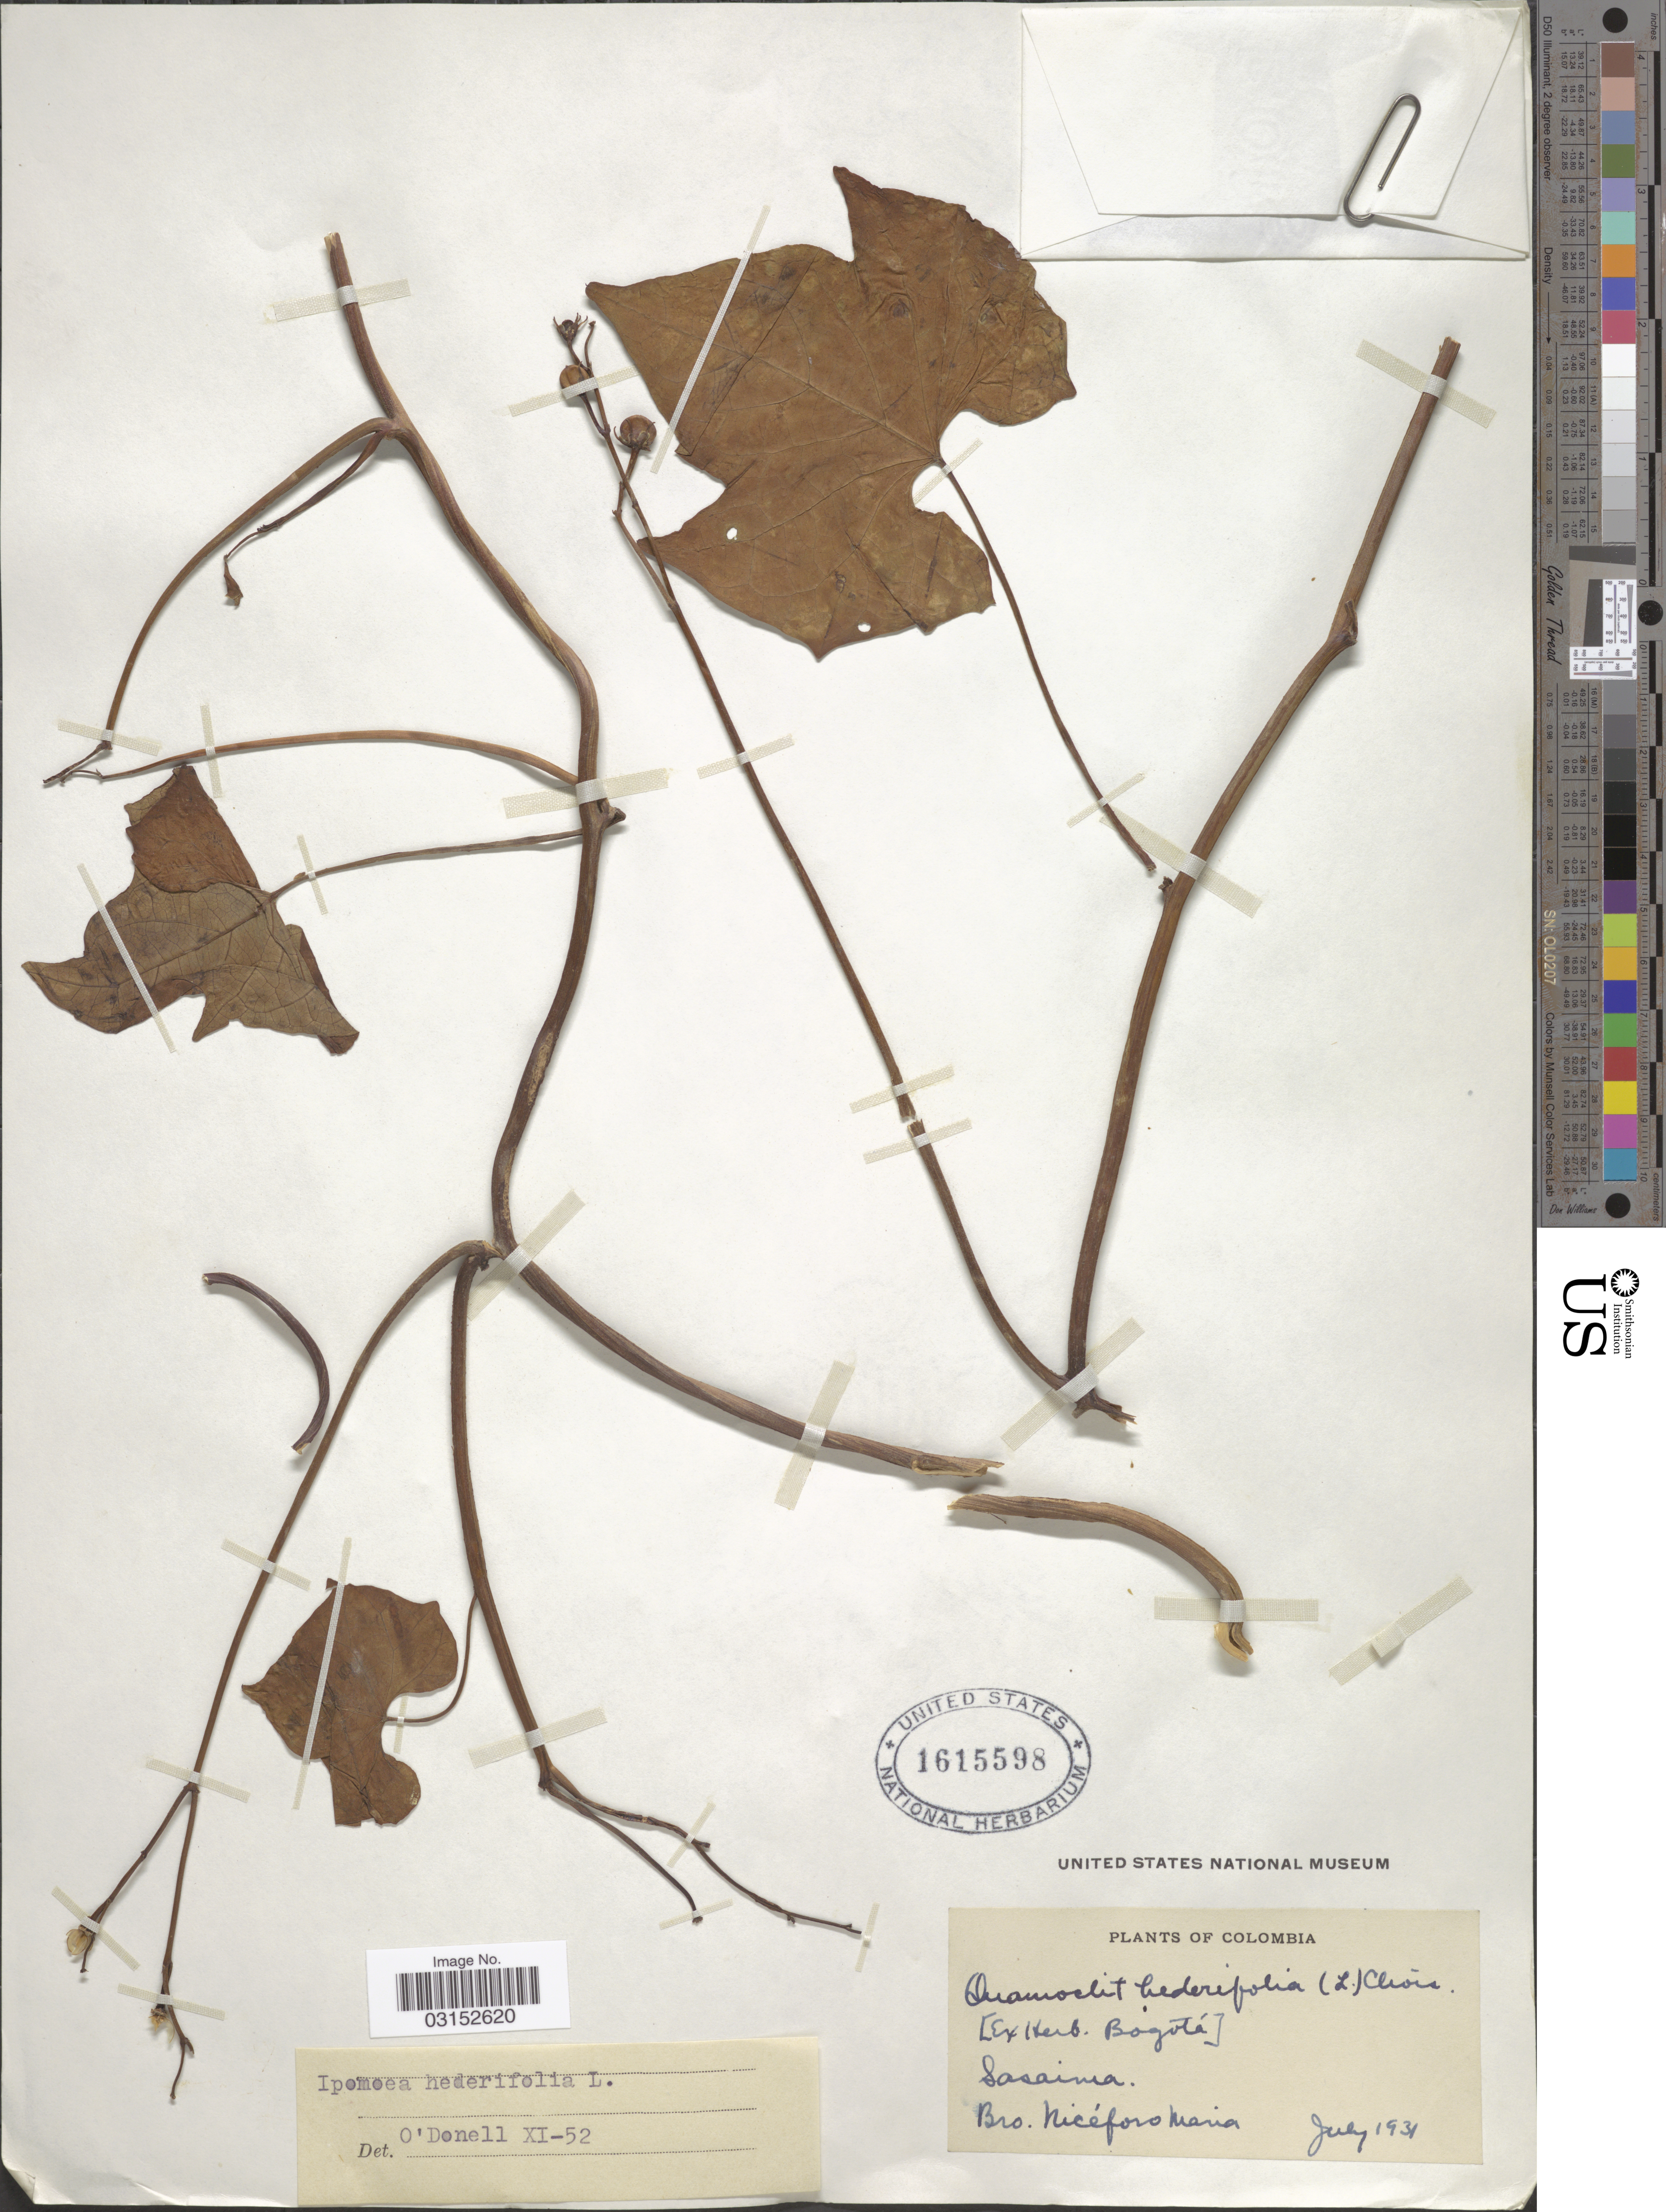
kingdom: Plantae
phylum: Tracheophyta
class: Magnoliopsida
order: Solanales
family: Convolvulaceae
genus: Ipomoea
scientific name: Ipomoea hederifolia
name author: L.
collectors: M. Niceforo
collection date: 1931-07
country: Colombia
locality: Sasaima.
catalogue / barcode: US 1615598